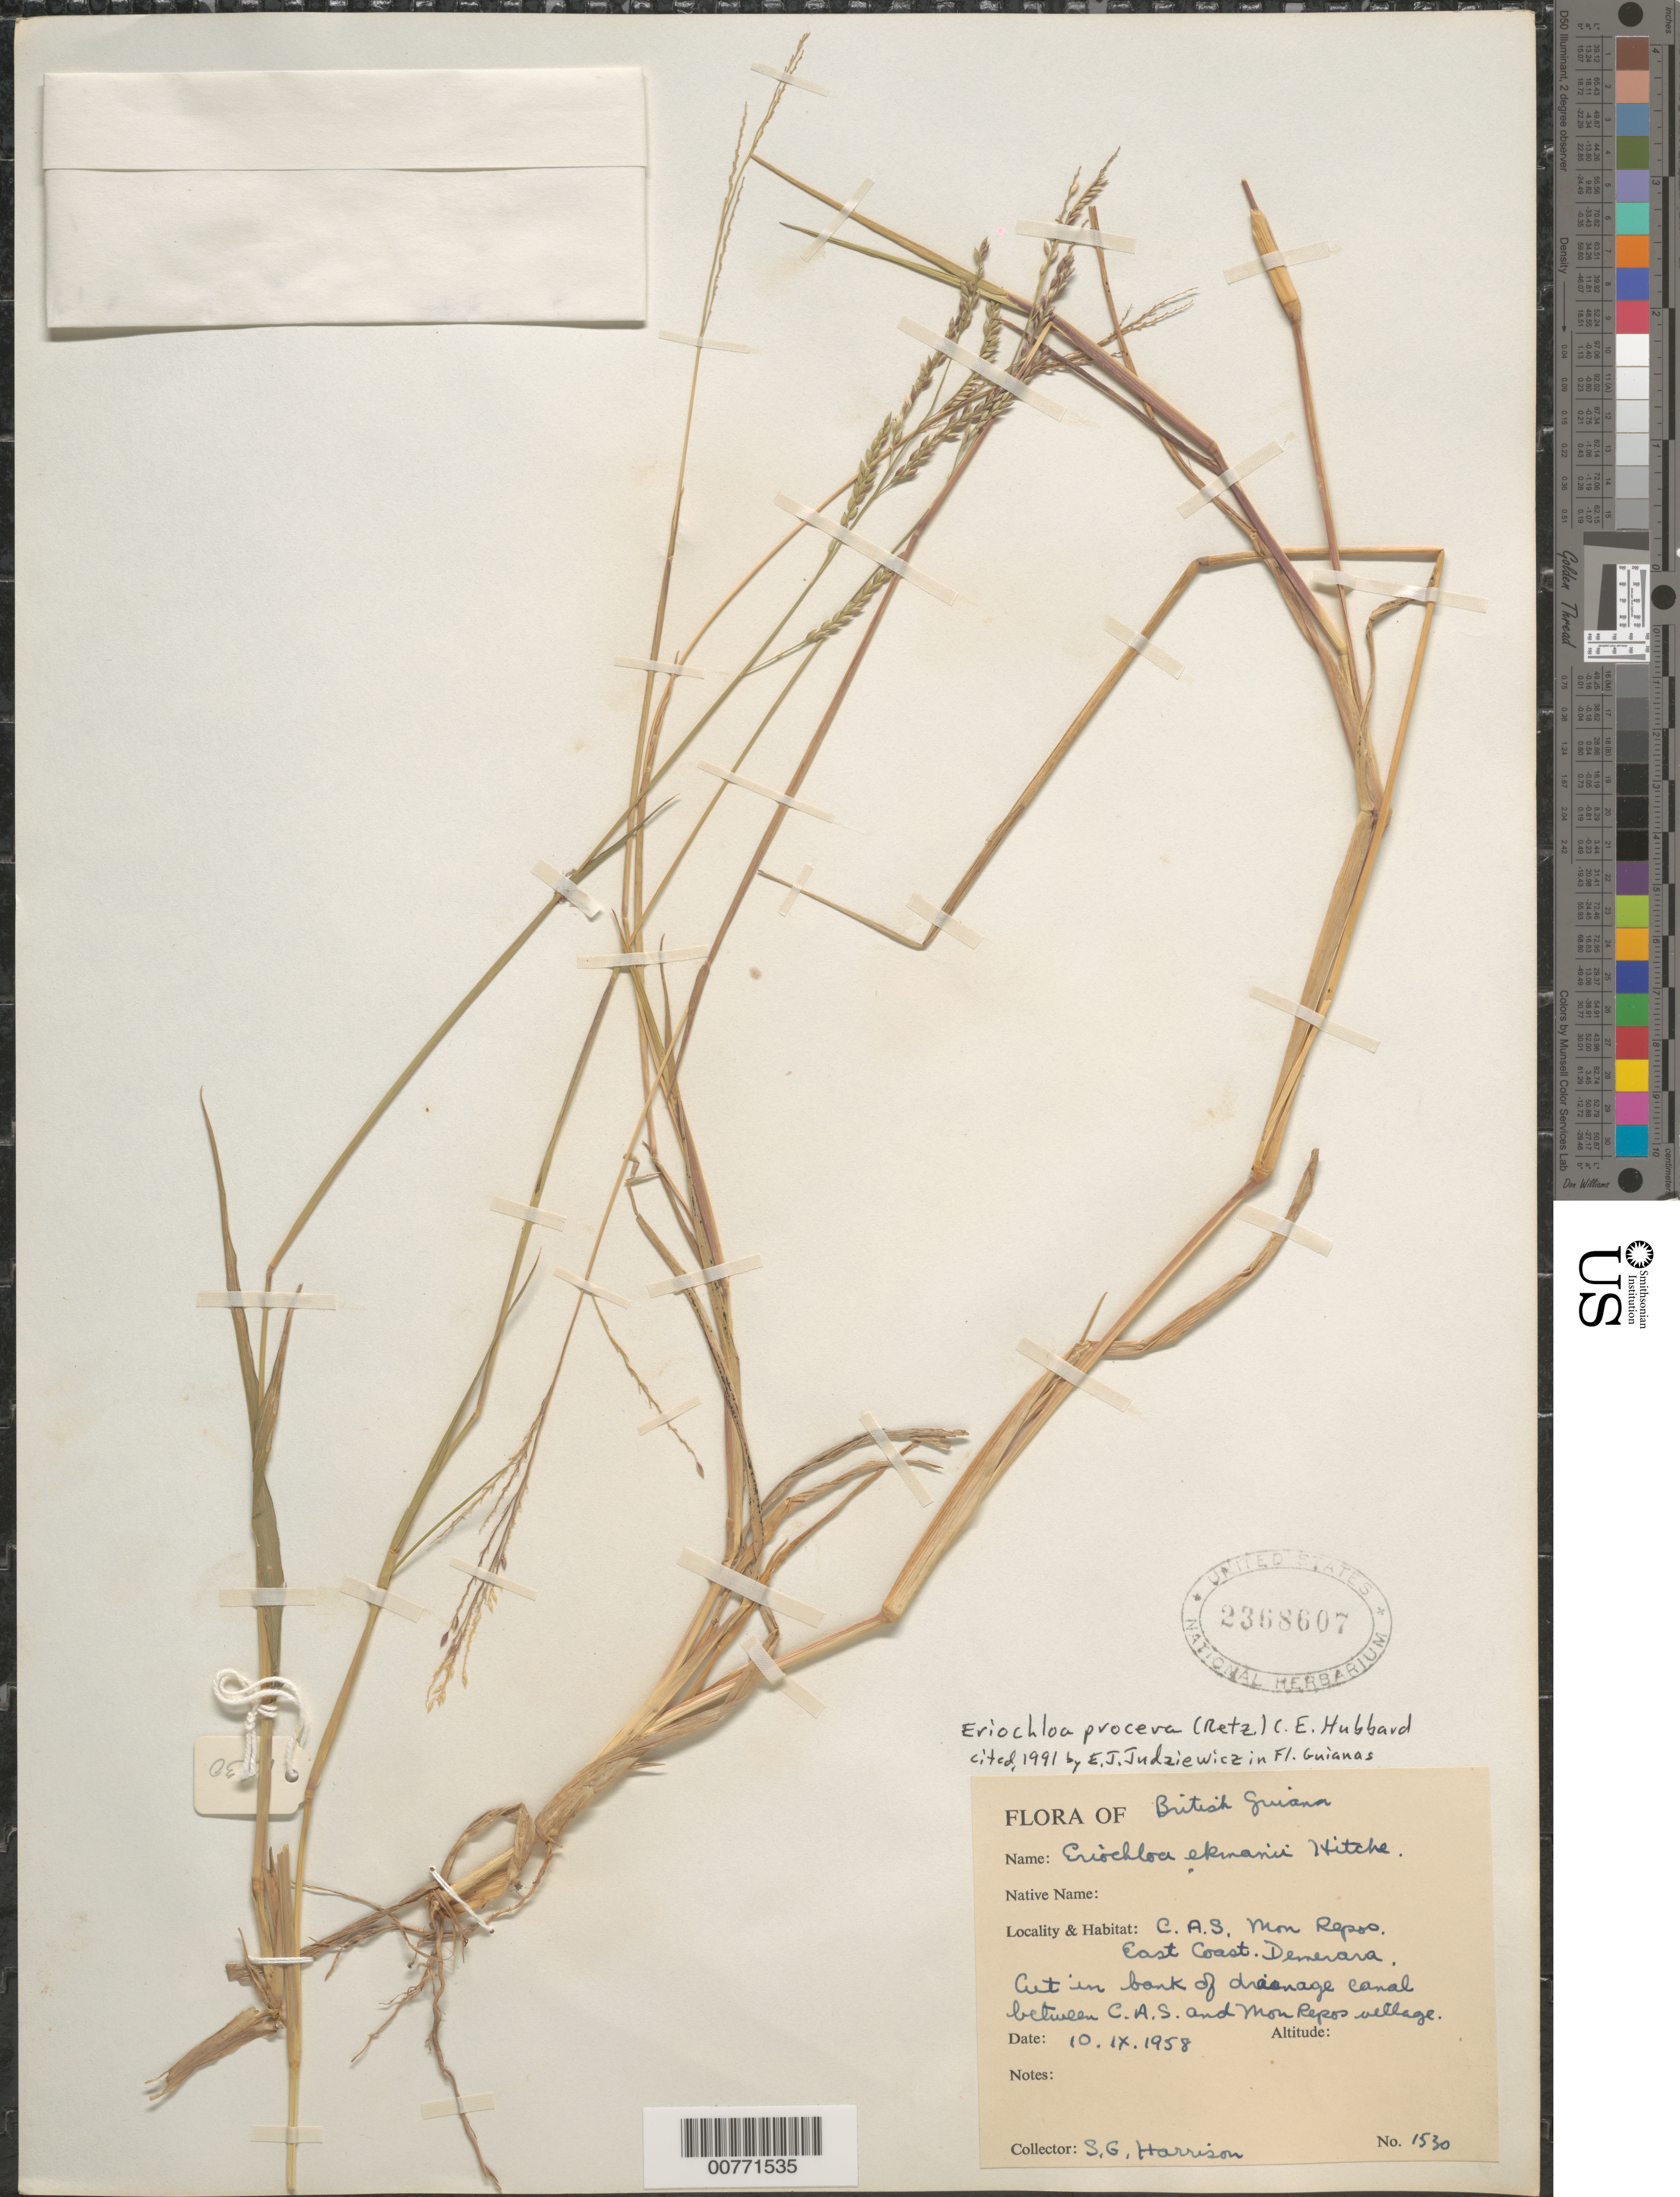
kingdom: Plantae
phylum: Tracheophyta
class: Liliopsida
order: Poales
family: Poaceae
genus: Eriochloa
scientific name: Eriochloa procera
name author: (Retz.) C.E. Hubb.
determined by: Judziewicz, E. J.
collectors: S. G. Harrison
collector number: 1530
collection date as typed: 10-Sep-58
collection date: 1958-09-10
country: Guyana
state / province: Demerara-Mahaica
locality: C.A.S. Mon. Repos, Demerara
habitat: Cut I bank of drainage canal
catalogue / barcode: US 2368607